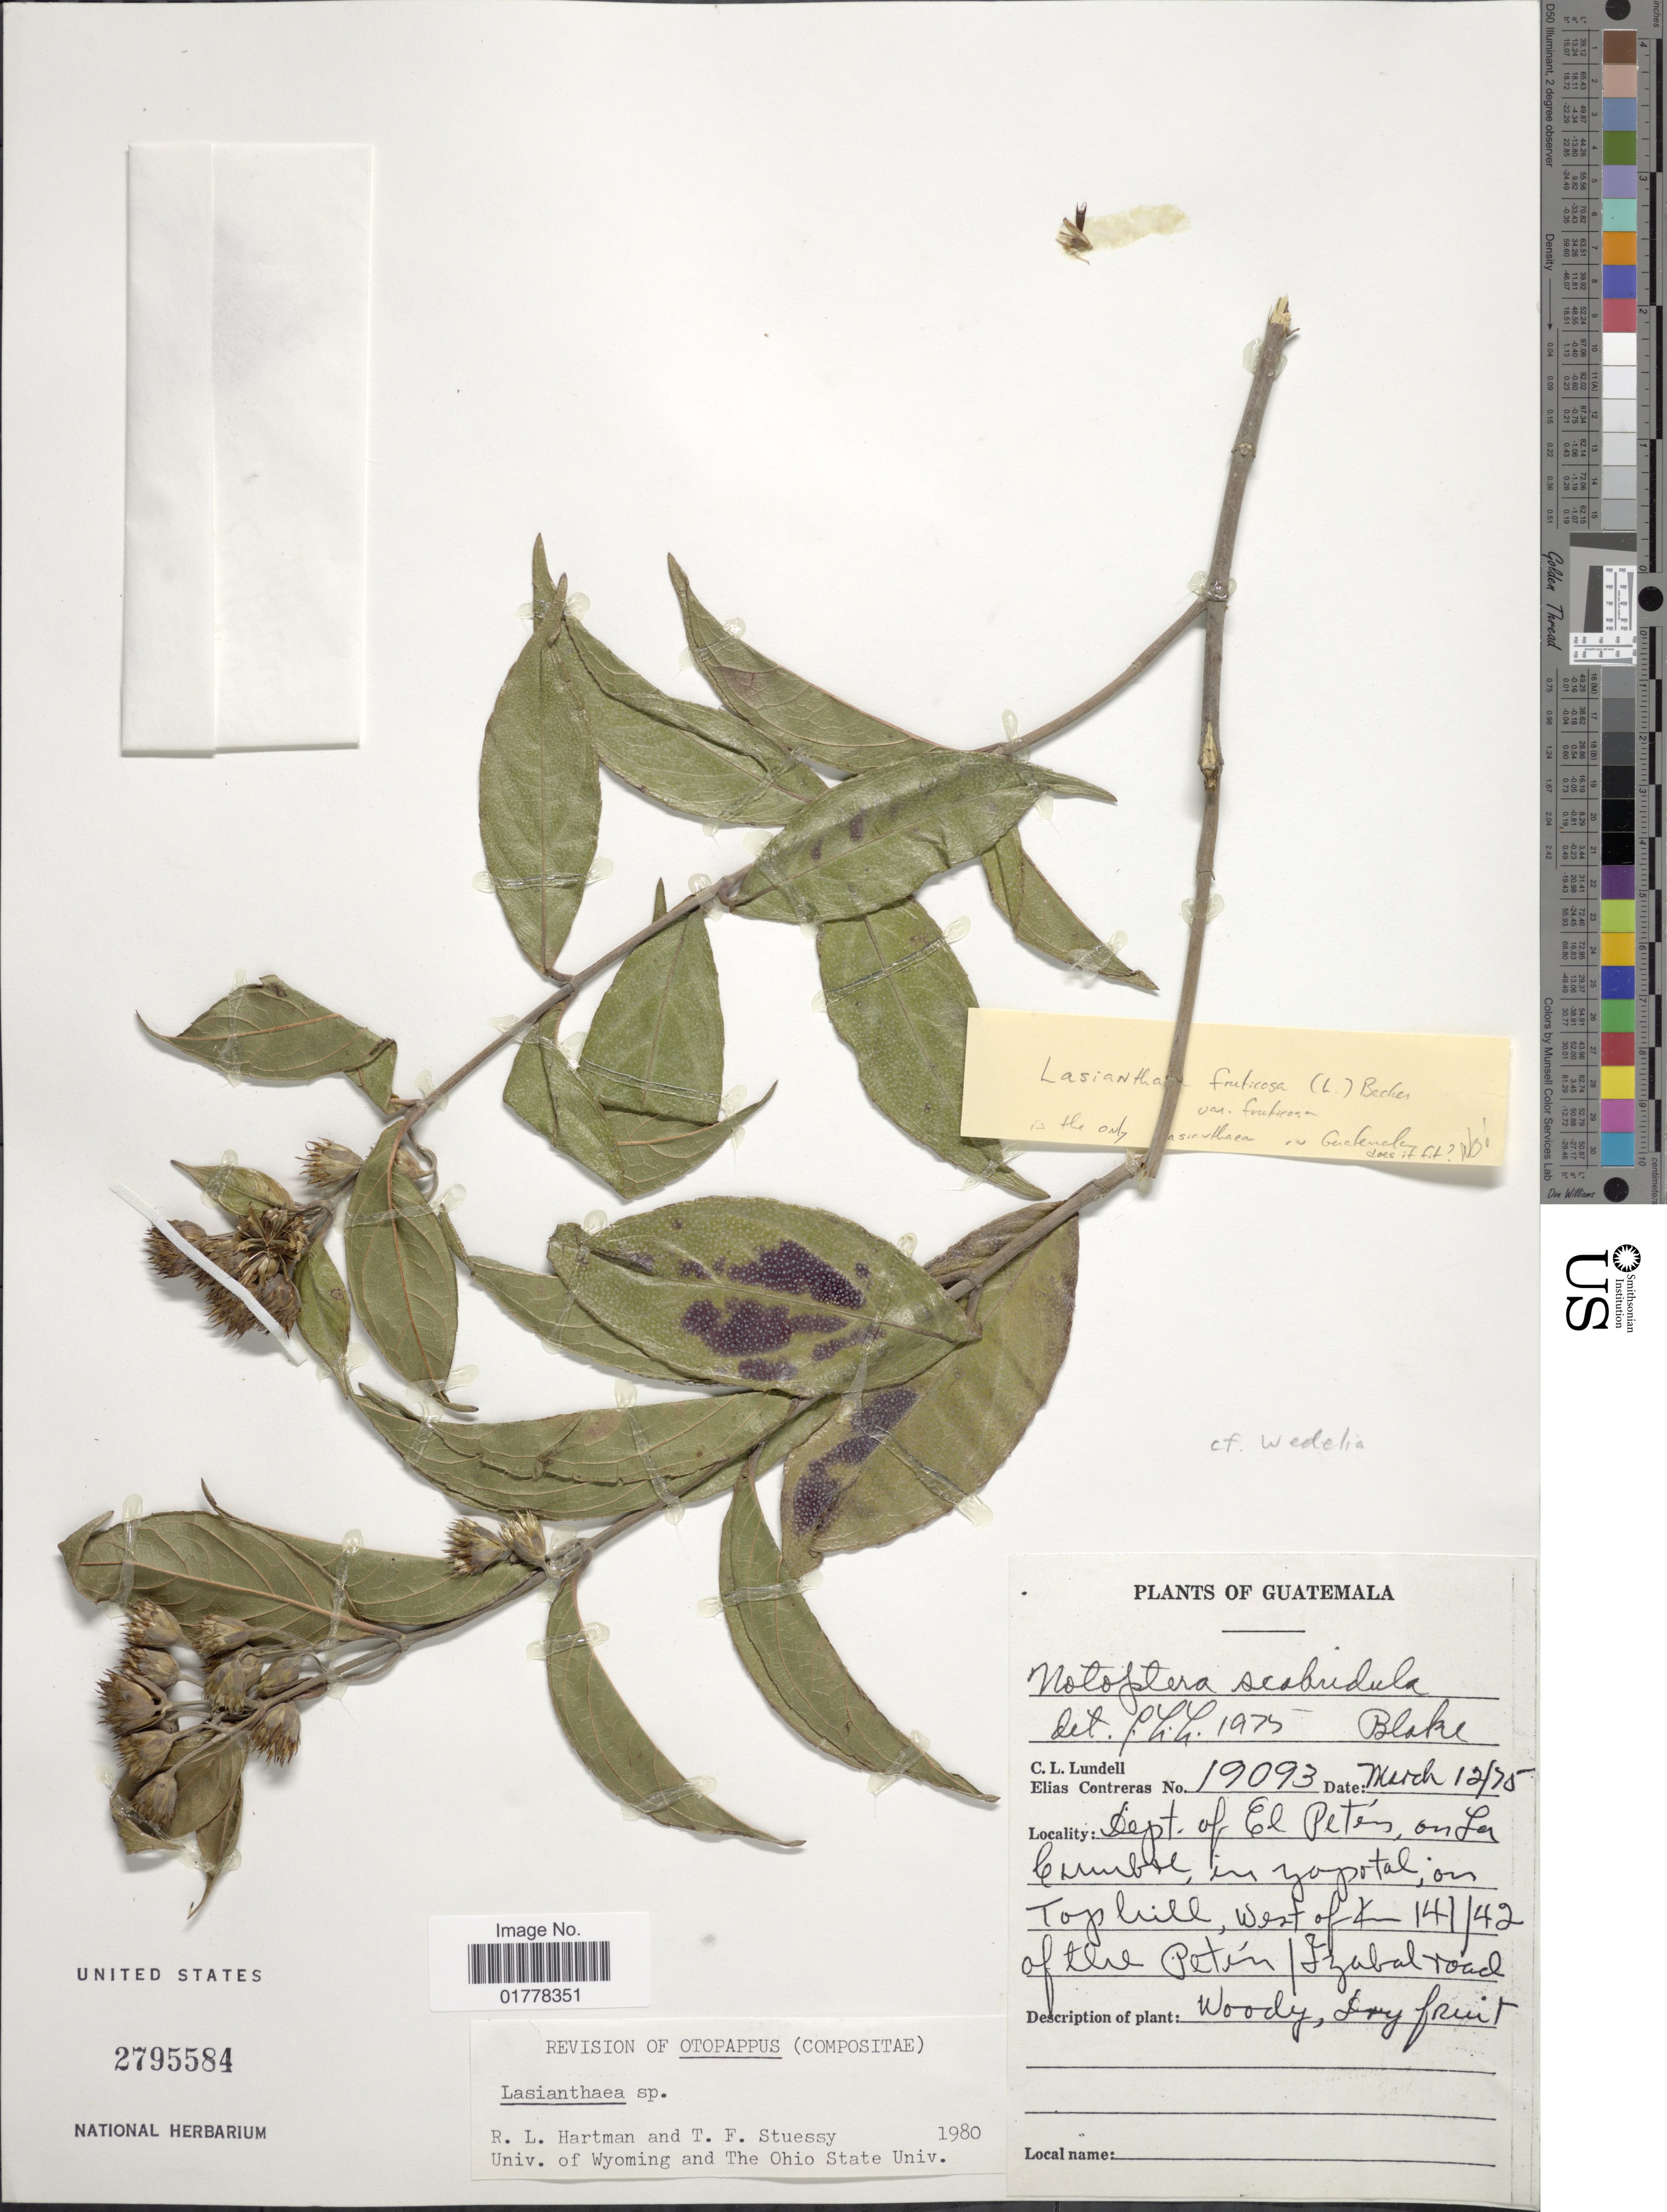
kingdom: Plantae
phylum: Tracheophyta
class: Magnoliopsida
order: Asterales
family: Asteraceae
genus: Lasianthaea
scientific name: Lasianthaea fruticosa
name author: (L.) K.M. Becker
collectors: C. L. Lundell & E. Contreras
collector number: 19093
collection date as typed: Transcribed d/m/y: 12/3/75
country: Guatemala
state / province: El Petén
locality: Dept. of El Petén, on La Cumbre, in zapotal, on Top hill, West of km 141/42 of the Petén/Izabal road.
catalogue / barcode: US 2795584